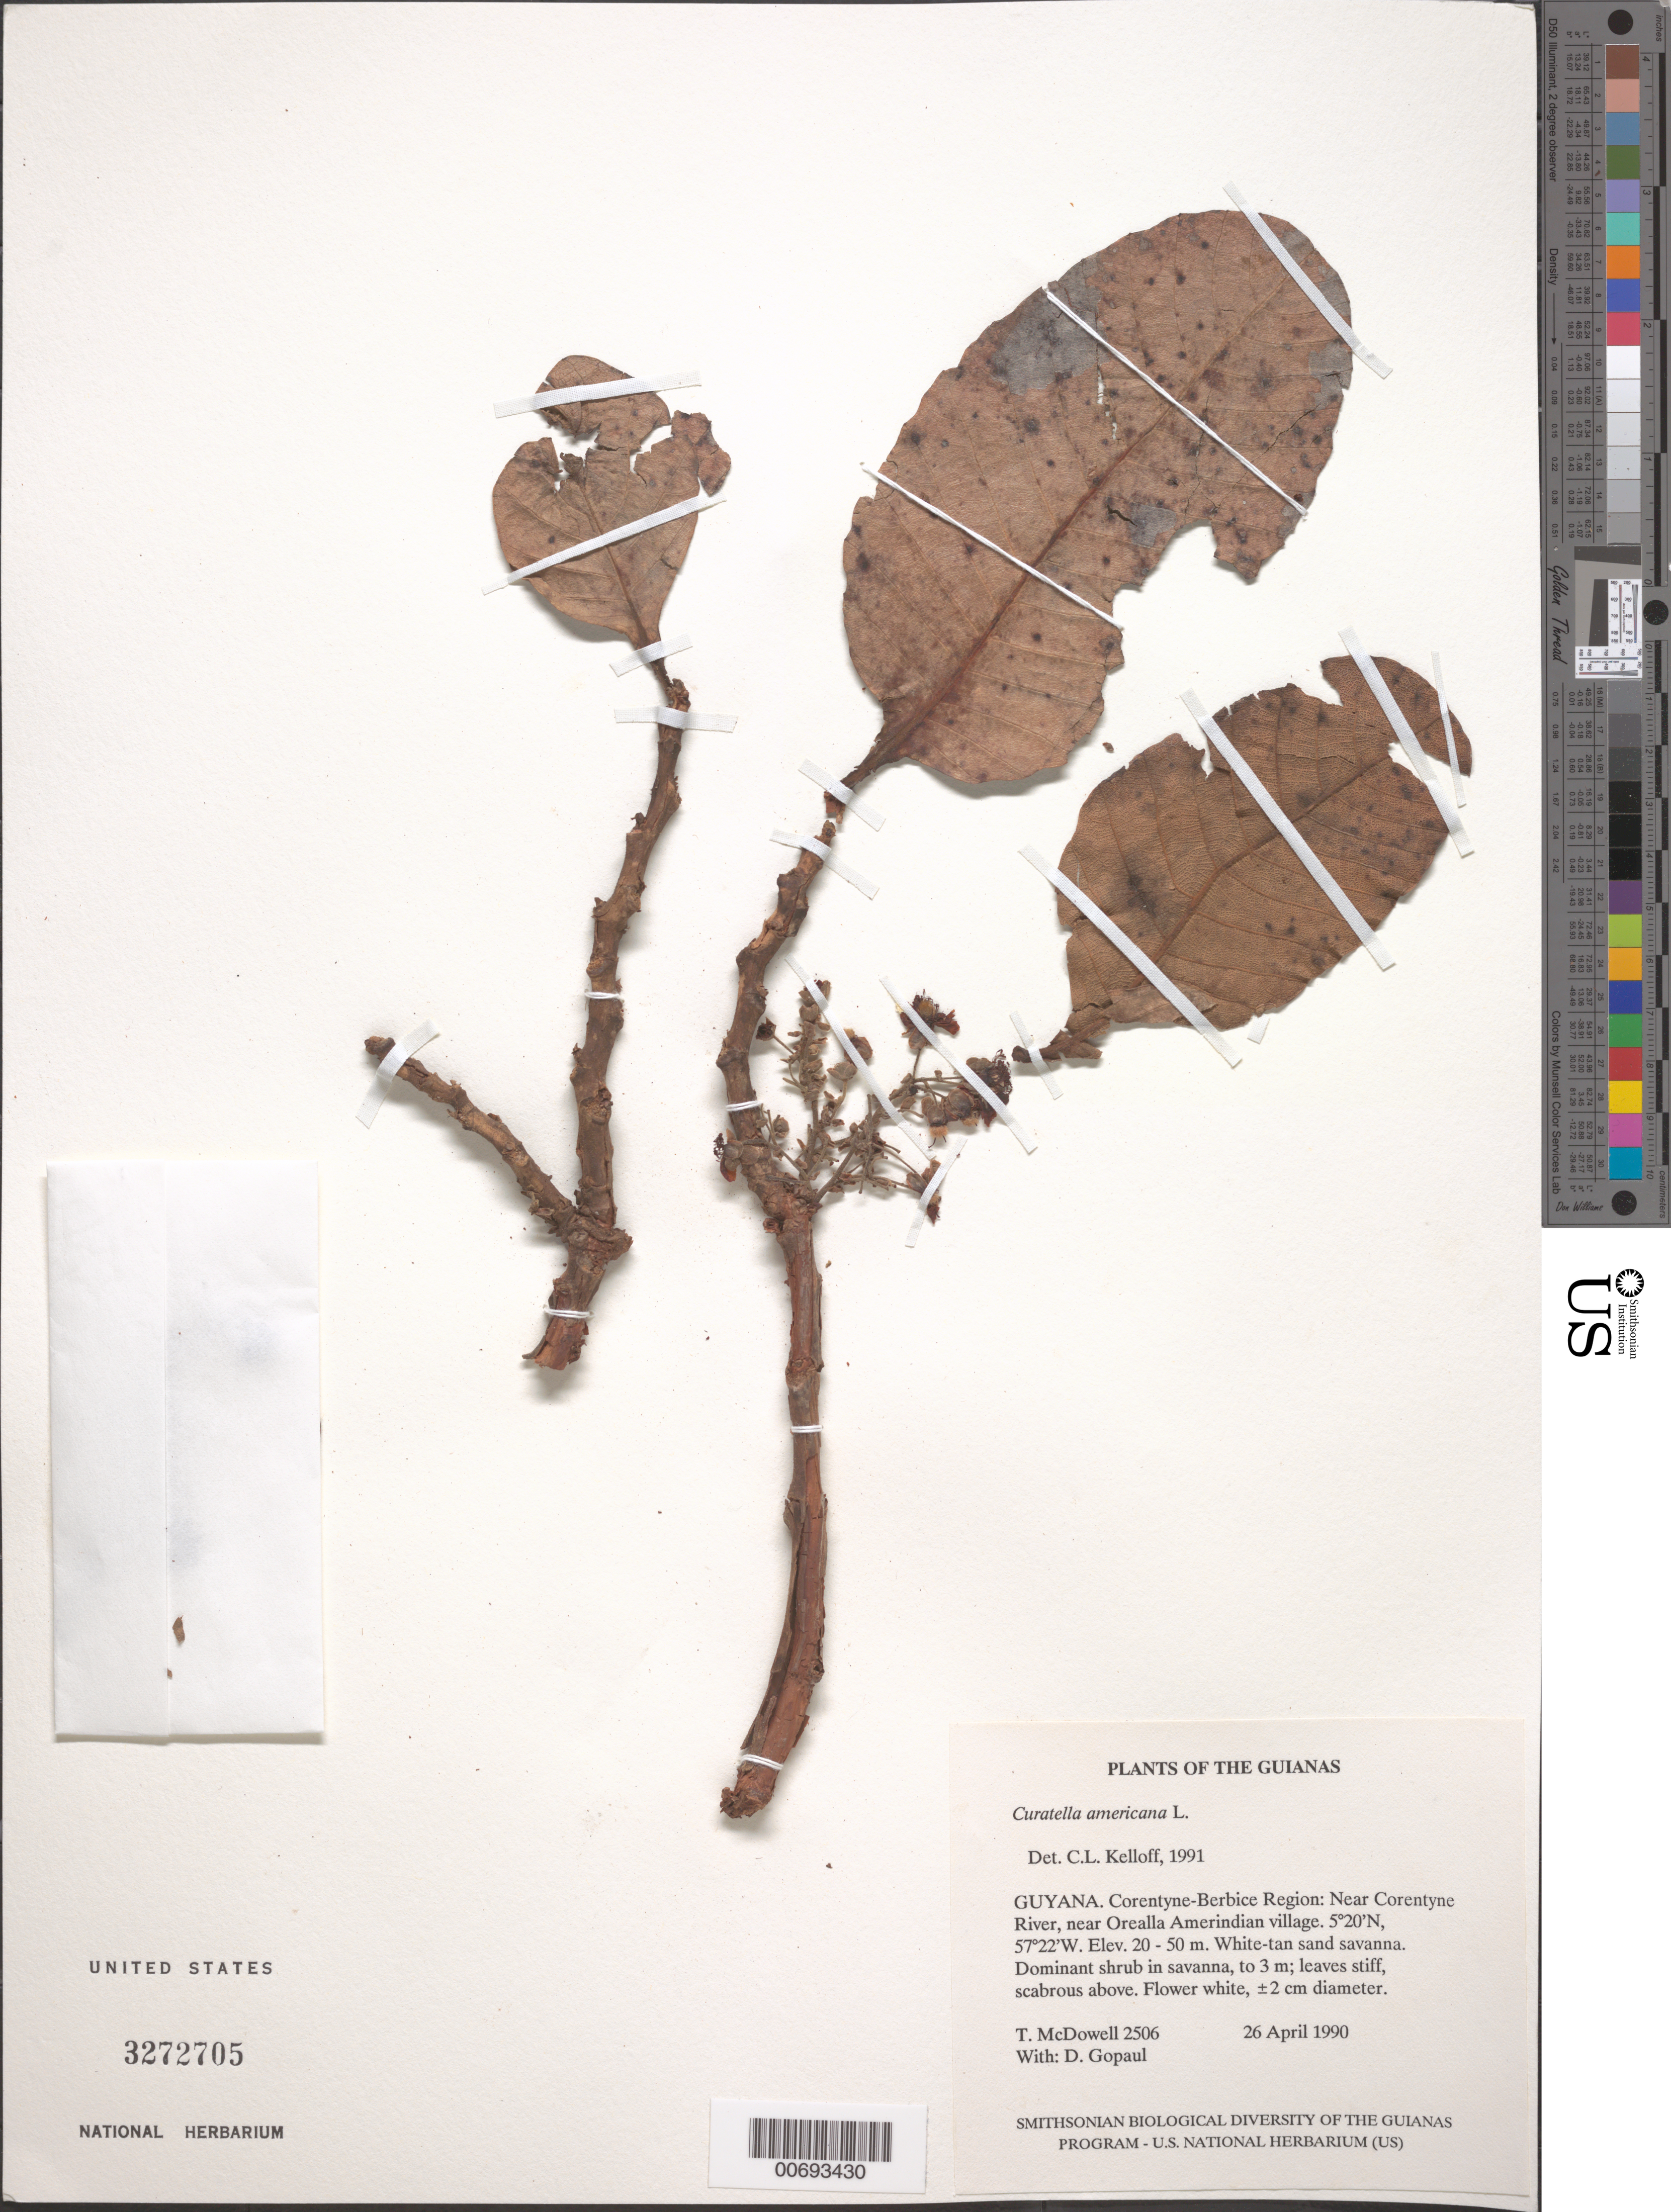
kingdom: Plantae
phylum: Tracheophyta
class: Magnoliopsida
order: Dilleniales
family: Dilleniaceae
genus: Curatella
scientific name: Curatella americana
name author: L.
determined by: Kelloff, Carol L., (US), Smithsonian Institution - National Museum of Natural History (UNITED STATES)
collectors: T. McDowell & D. Gopaul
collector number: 2506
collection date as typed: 26 April 1990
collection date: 1990-04-26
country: Guyana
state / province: E. Berbice-Corentyne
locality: Near Corentyne River and Orealla Amerindian village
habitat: White and tan sand savanna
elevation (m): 20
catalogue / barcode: US 3272705